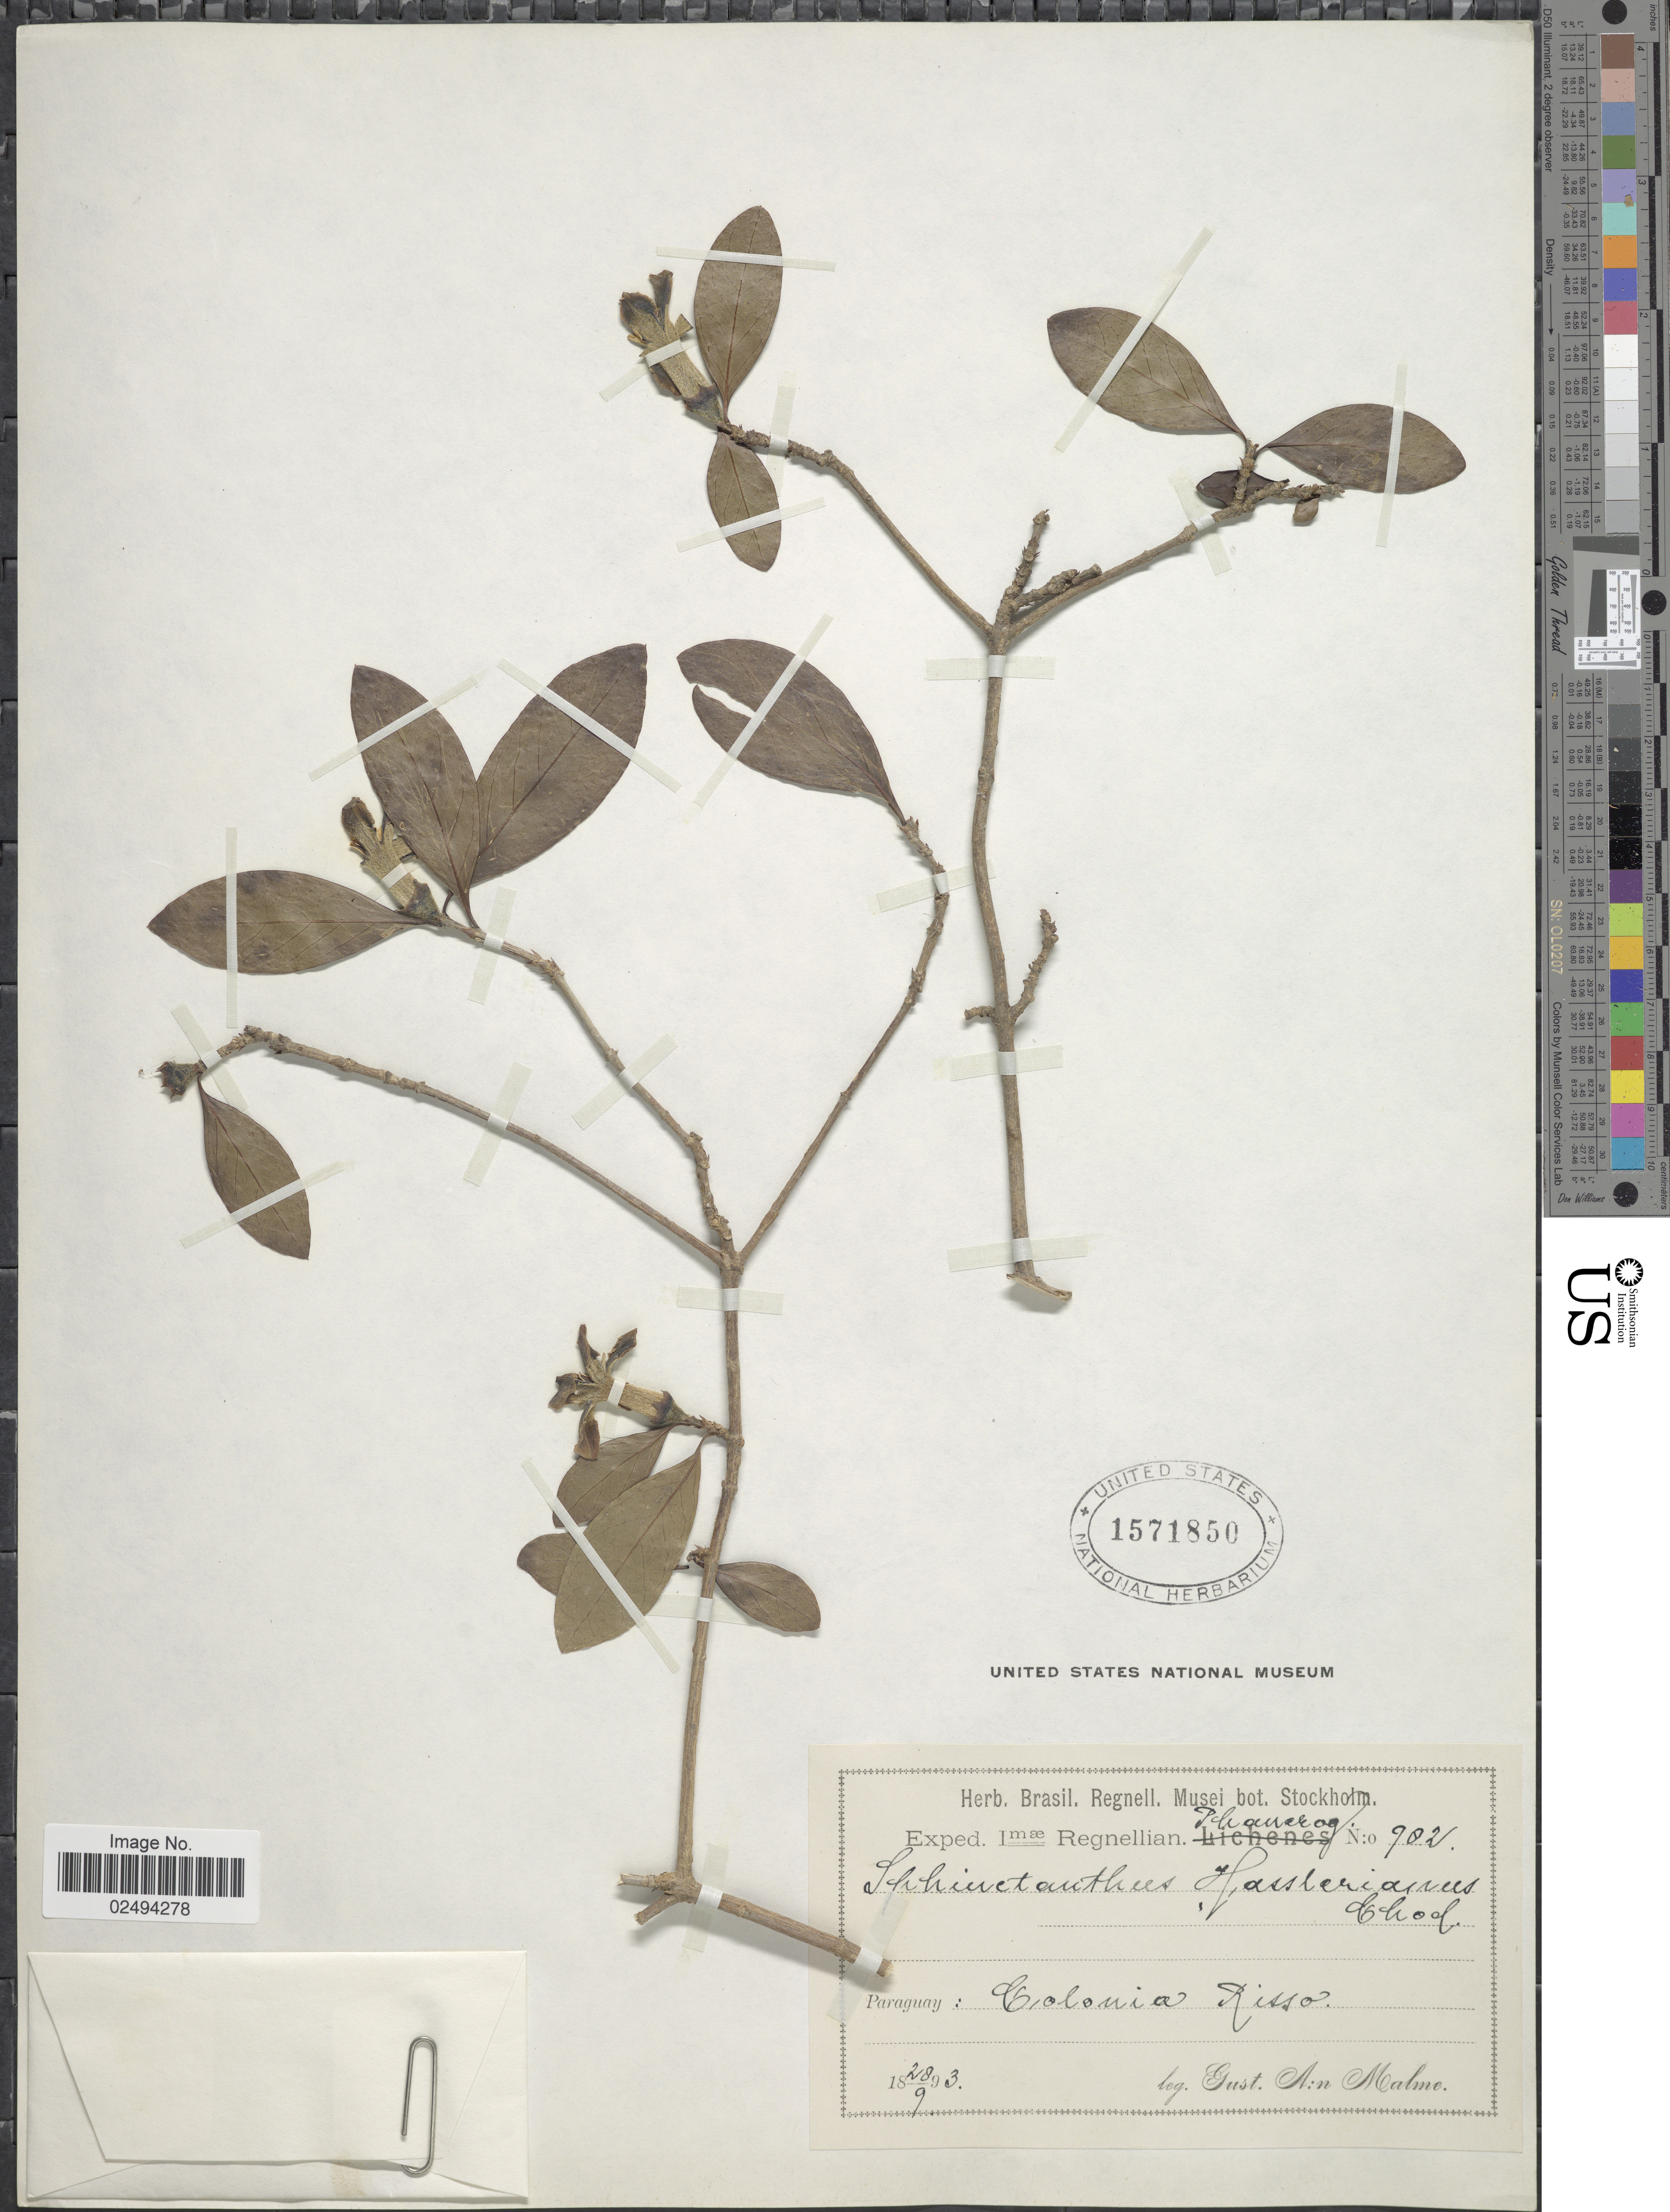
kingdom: Plantae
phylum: Tracheophyta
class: Magnoliopsida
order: Gentianales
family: Rubiaceae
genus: Sphinctanthus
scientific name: Sphinctanthus hasslerianus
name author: Chodat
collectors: G. O. A. Malme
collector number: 982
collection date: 1893-09-28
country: Paraguay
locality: Colonia Risso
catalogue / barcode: US 1571850